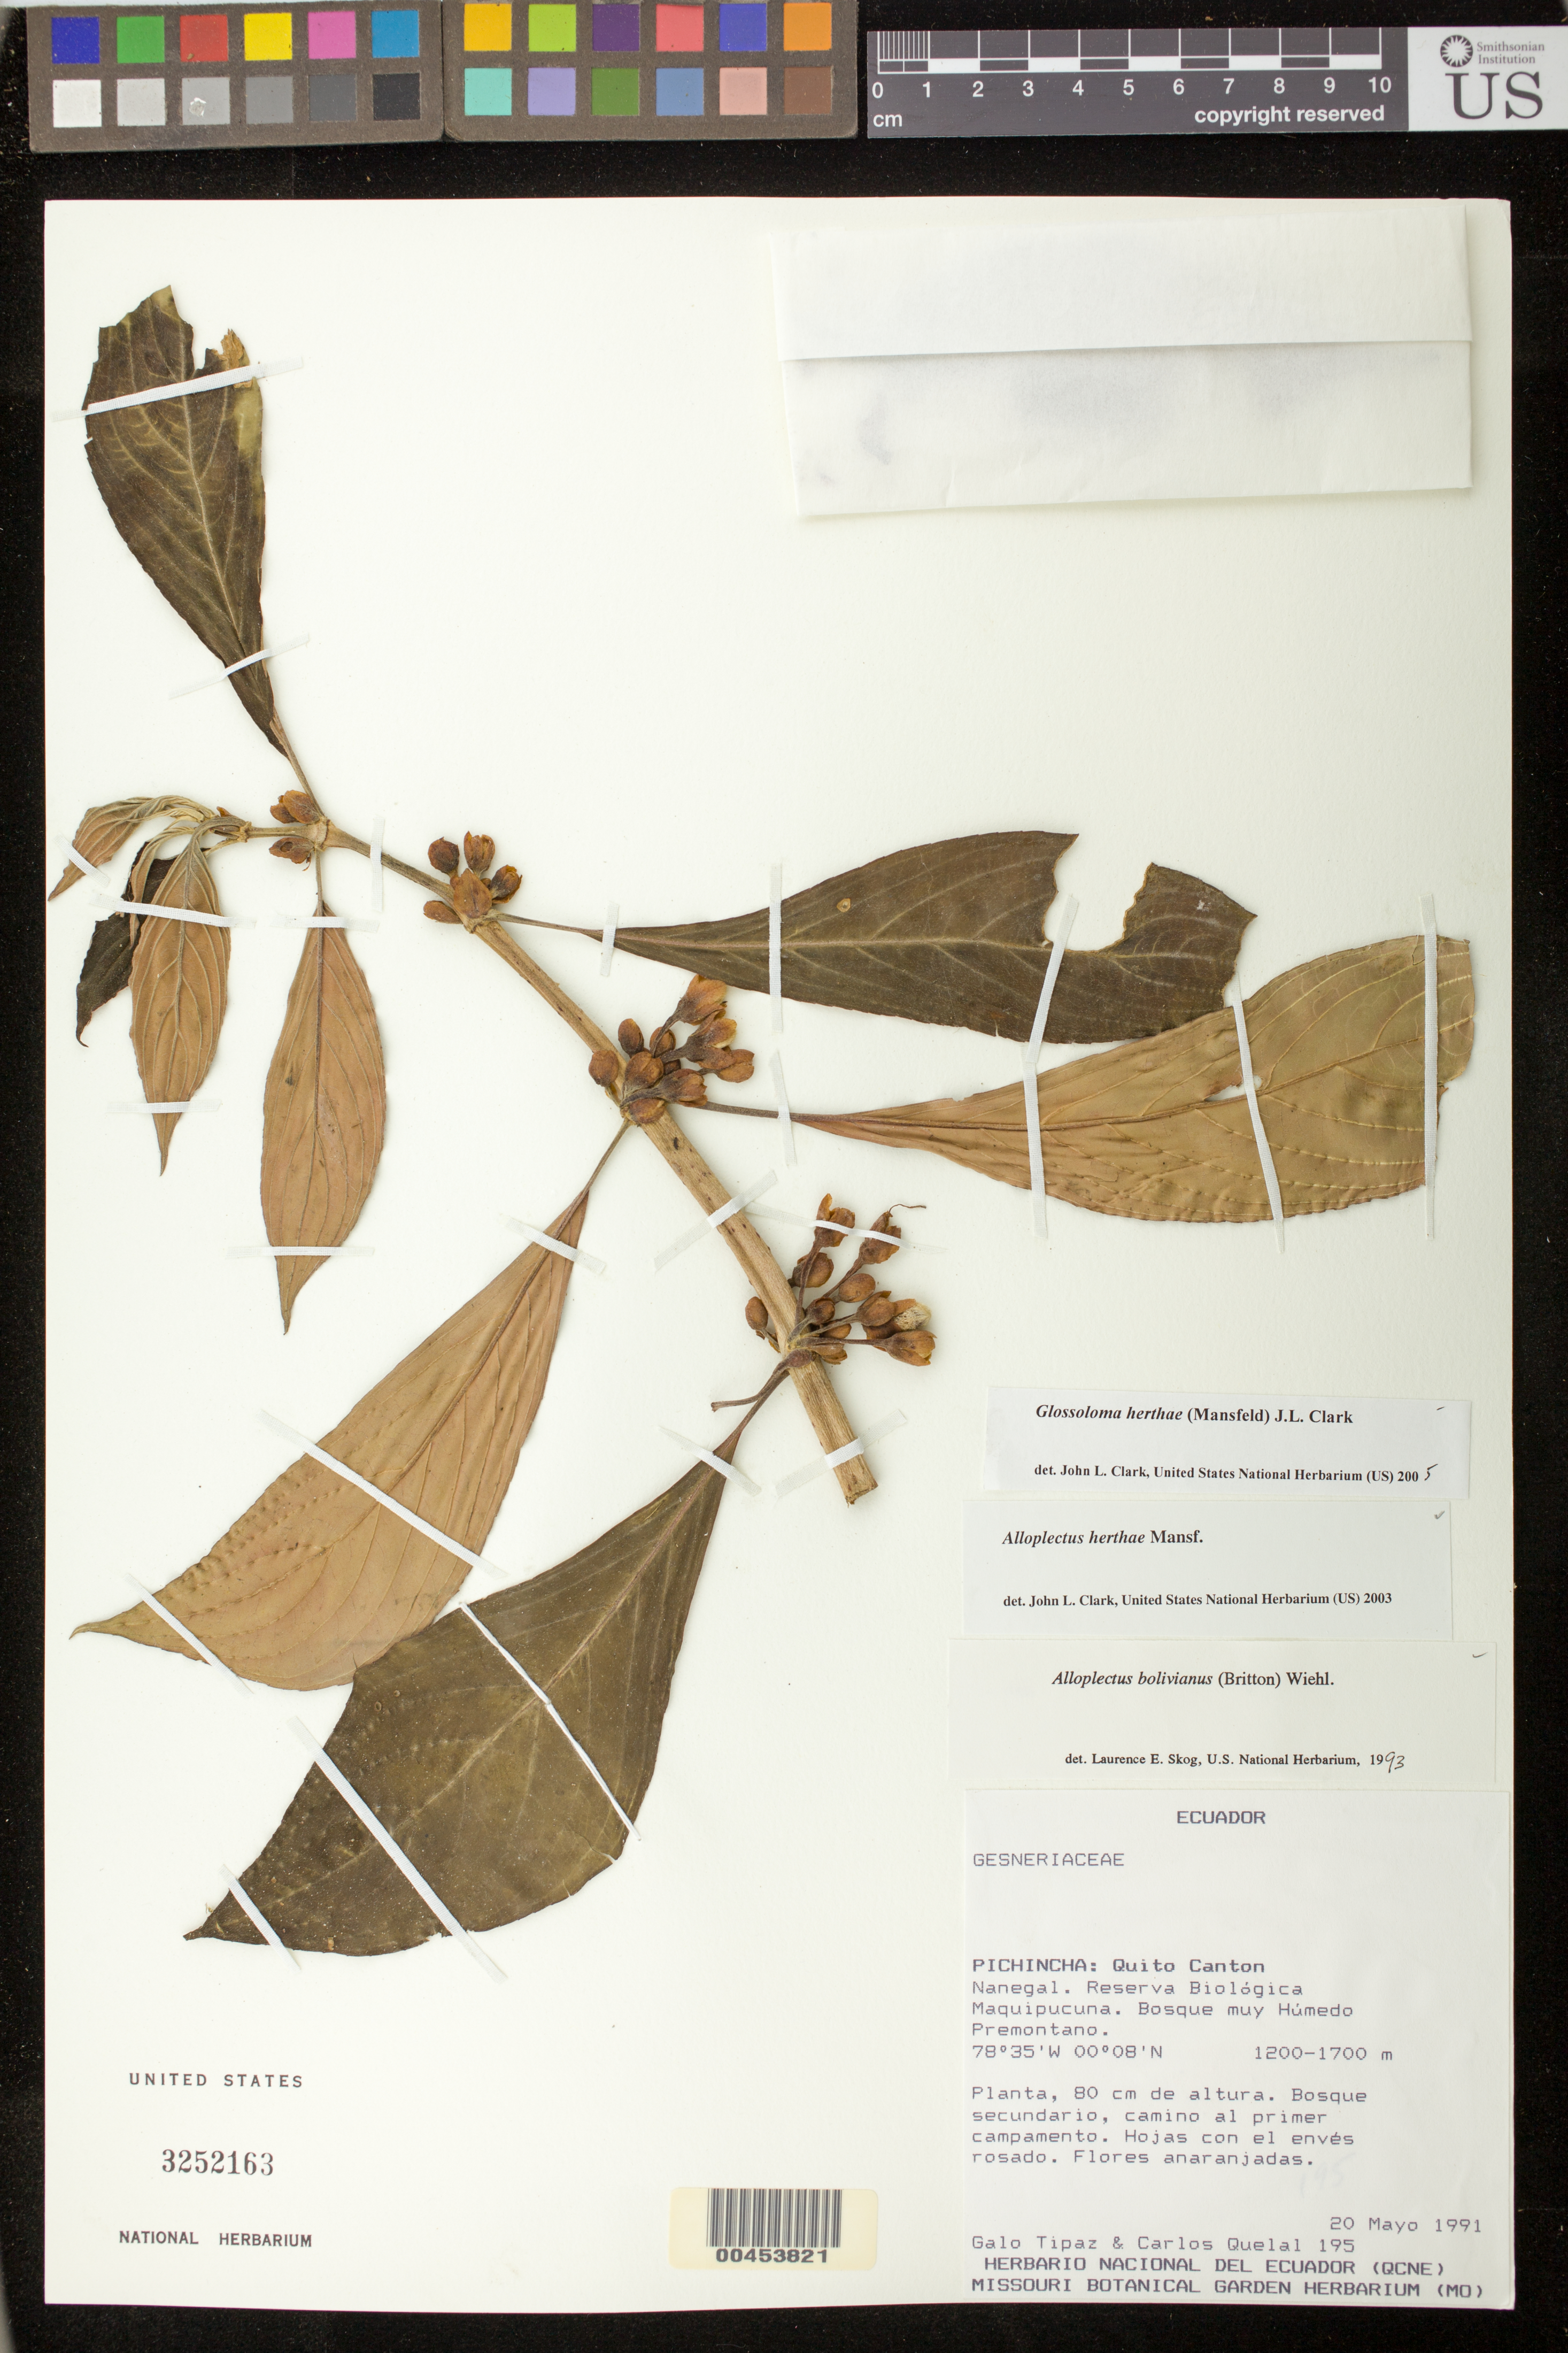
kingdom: Plantae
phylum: Tracheophyta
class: Magnoliopsida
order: Lamiales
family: Gesneriaceae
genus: Glossoloma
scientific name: Glossoloma herthae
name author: (Mansf.) J.L. Clark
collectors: G. Tipaz & C. Quelal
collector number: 195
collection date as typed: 20 May 1991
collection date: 1991-05-20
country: Ecuador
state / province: Pichincha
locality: Quito Canton, Nanegal, Maquipucuna Biological Reserve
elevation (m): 1200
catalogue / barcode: US 3252163